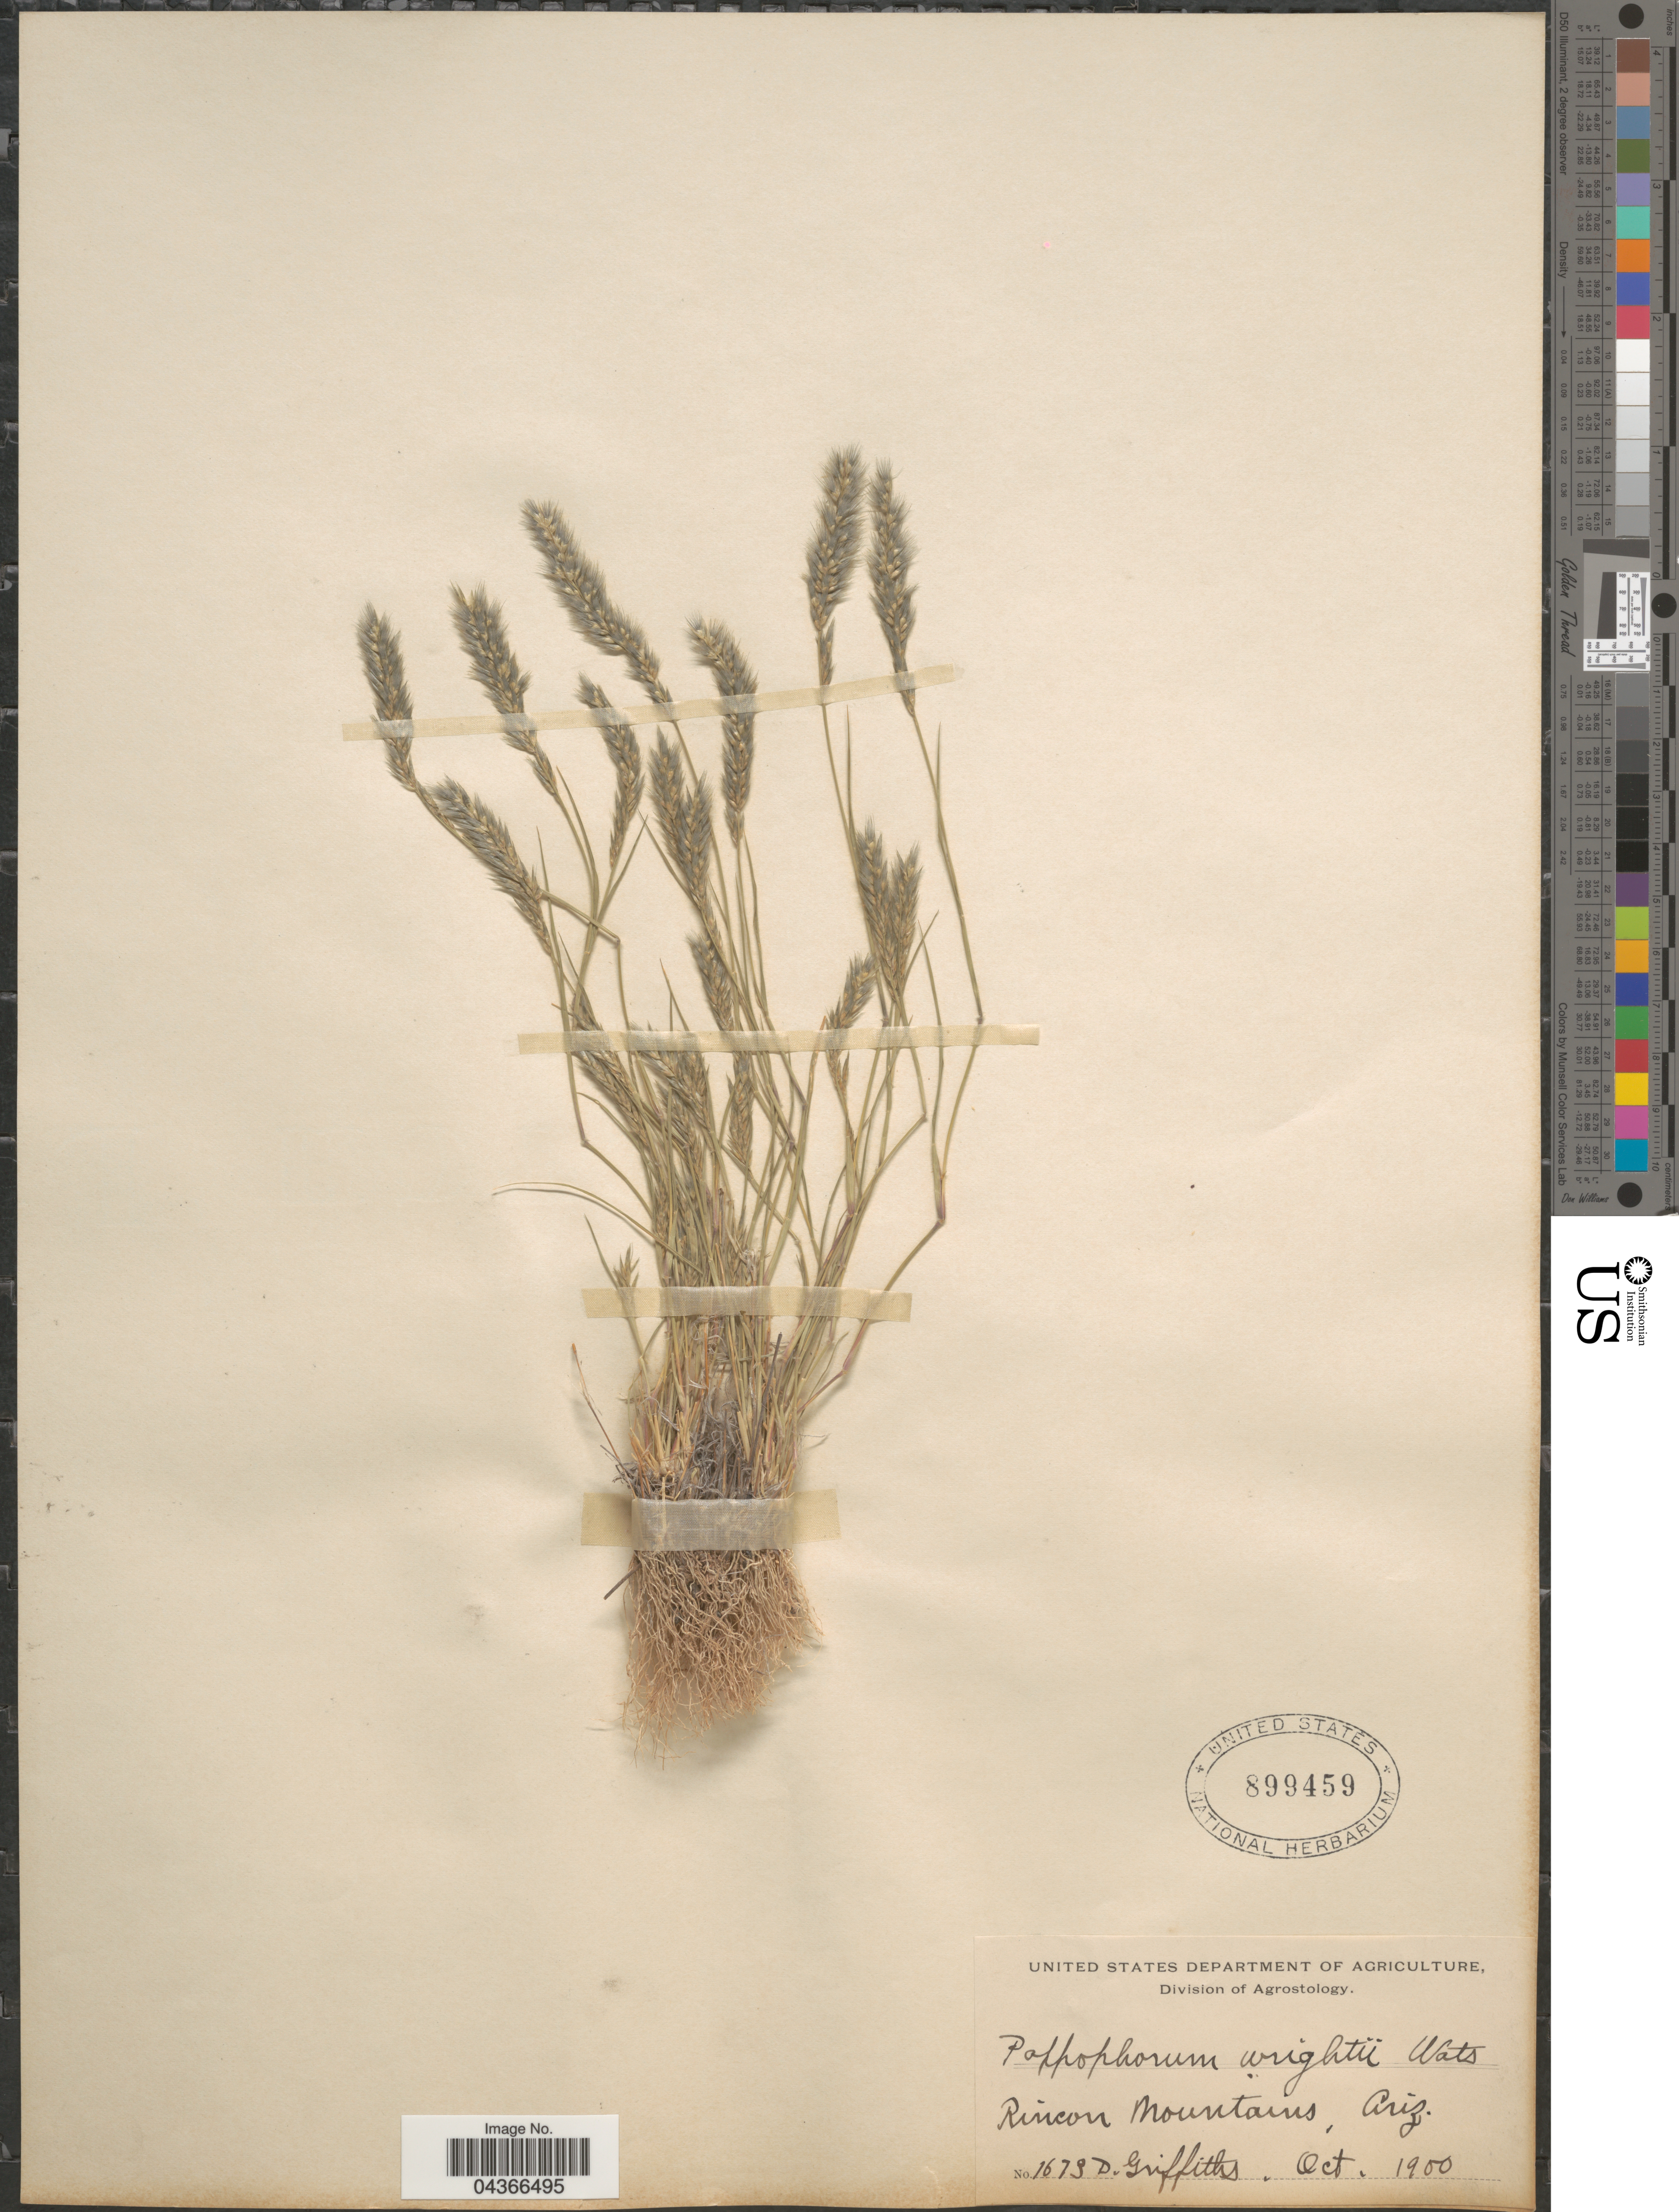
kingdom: Plantae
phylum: Tracheophyta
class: Liliopsida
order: Poales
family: Poaceae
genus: Enneapogon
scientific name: Enneapogon desvauxii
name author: P. Beauv.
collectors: D. Griffiths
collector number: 1673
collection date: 1900-10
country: United States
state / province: Arizona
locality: Rincon Mountains.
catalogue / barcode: US 899459